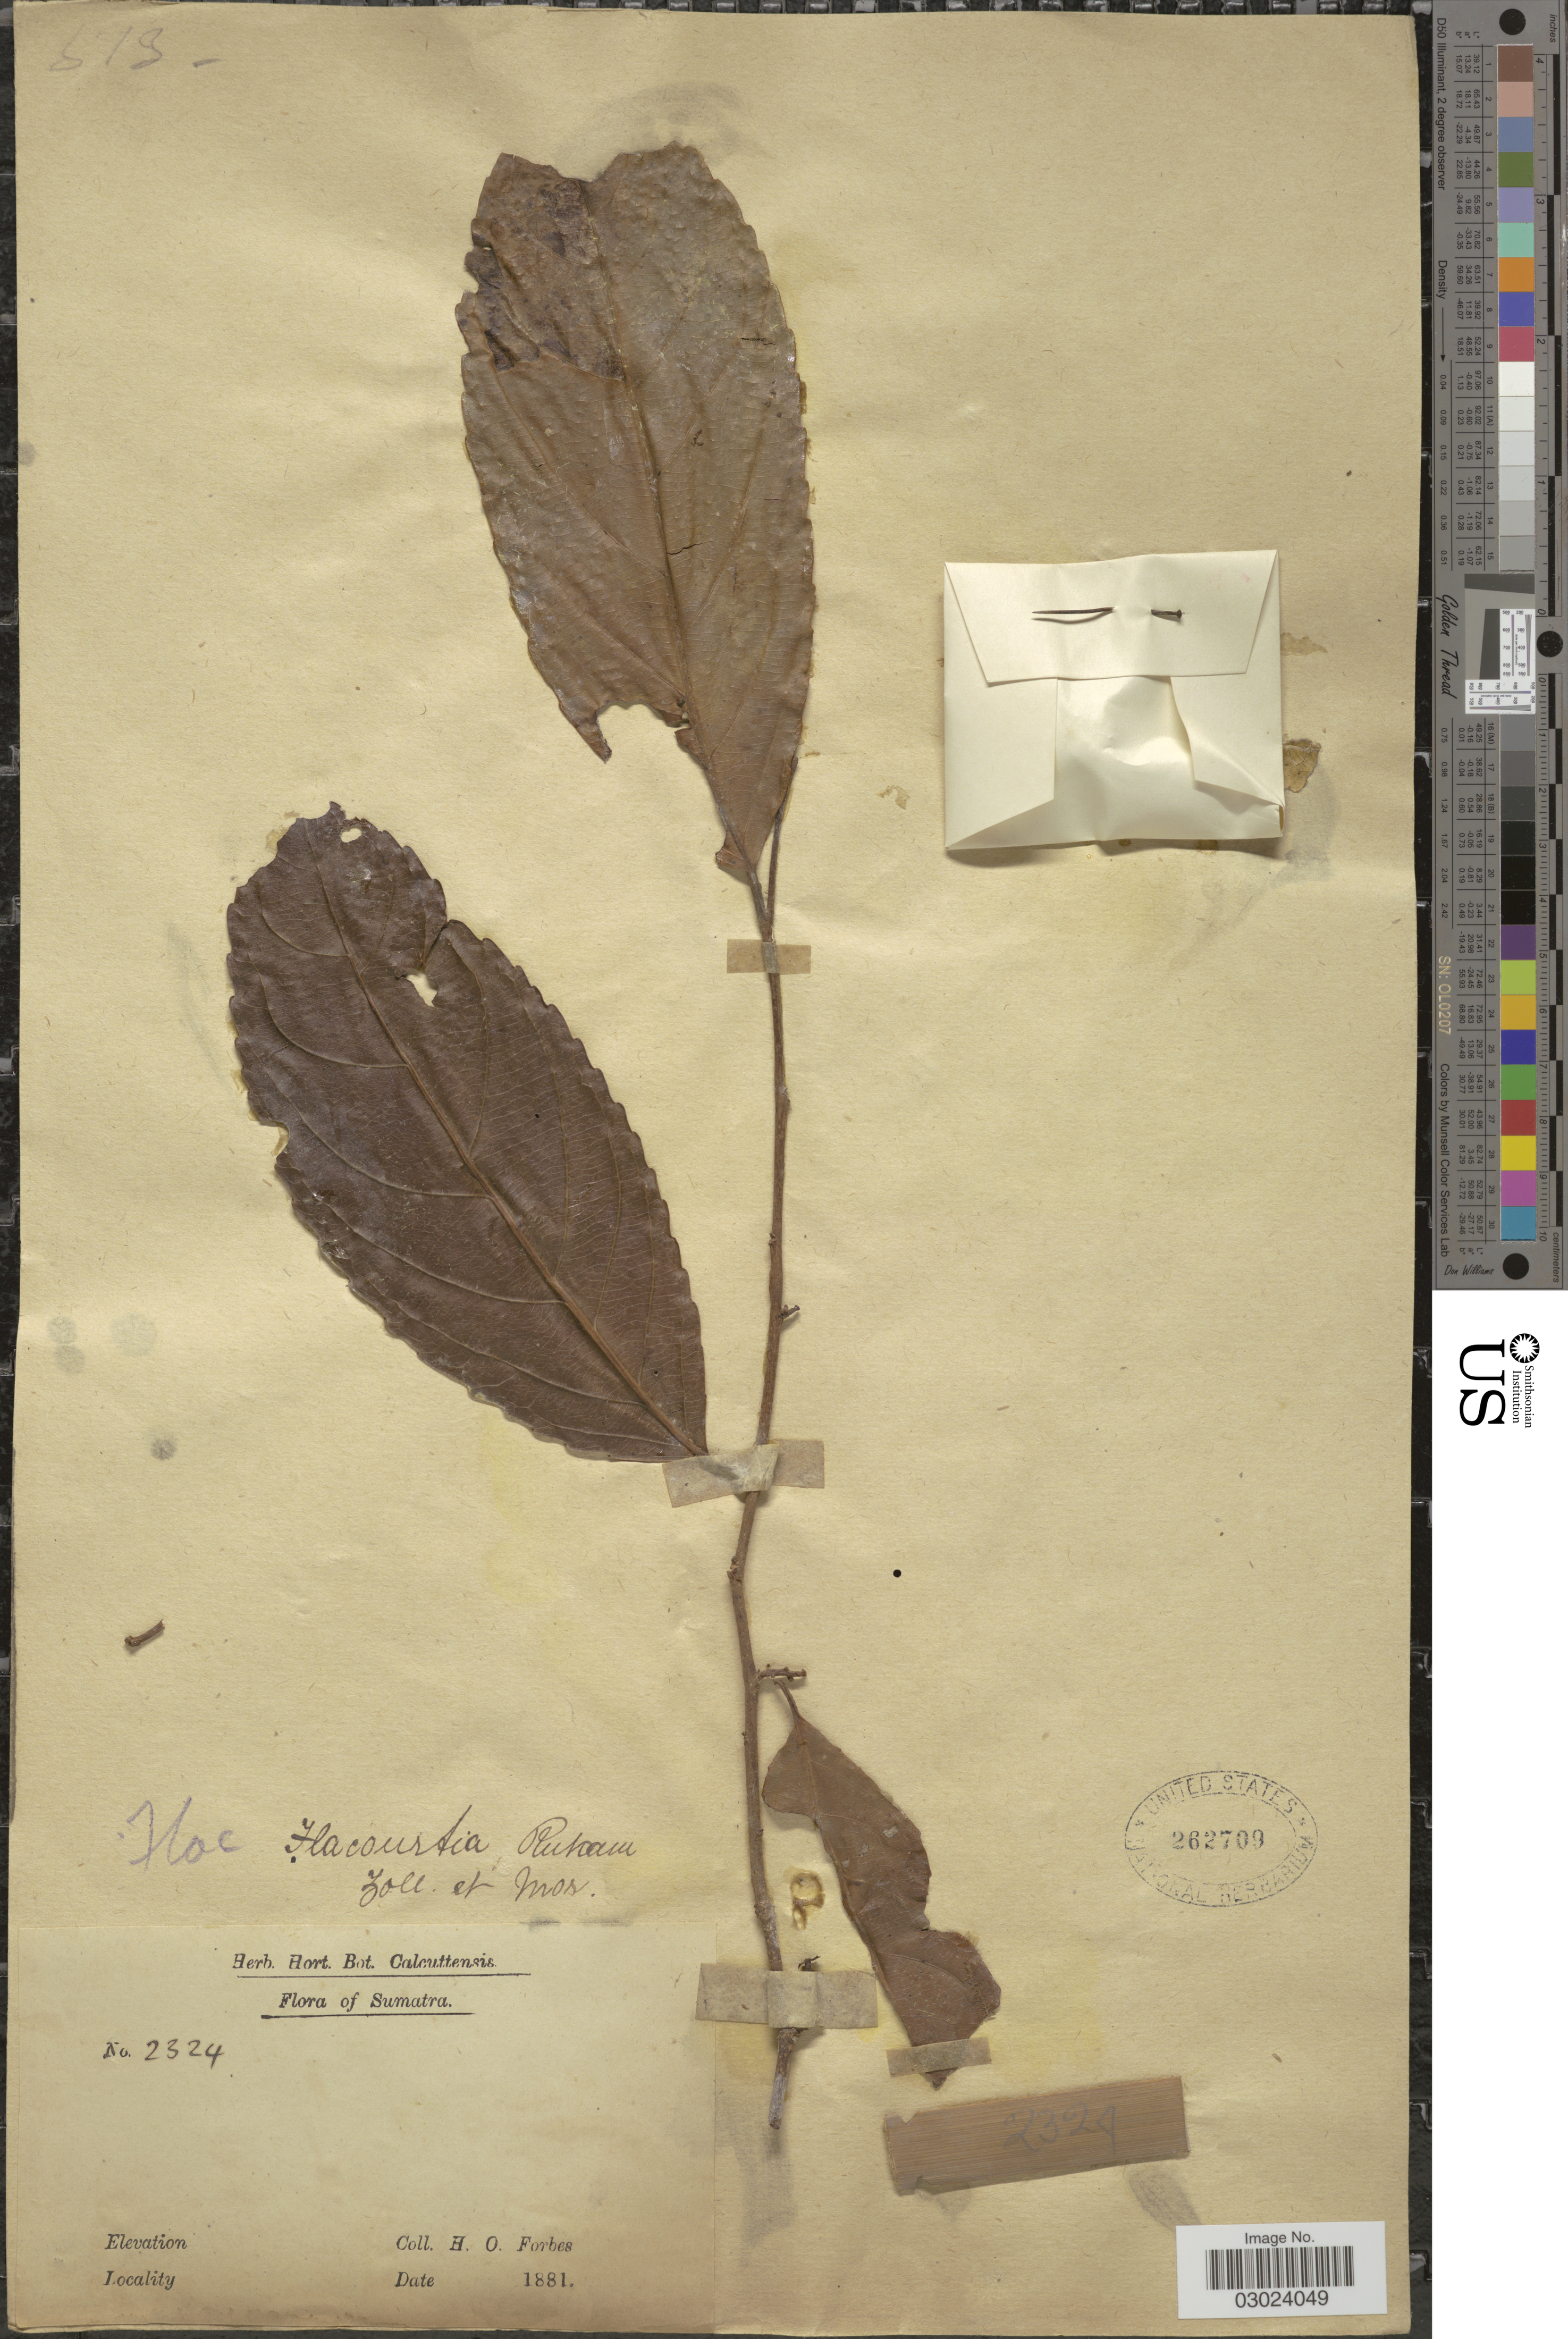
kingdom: Plantae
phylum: Tracheophyta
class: Magnoliopsida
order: Malpighiales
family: Salicaceae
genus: Flacourtia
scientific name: Flacourtia rukam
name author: Zoll. & Moritzi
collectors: H. O. Forbes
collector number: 2324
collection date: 1881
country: Indonesia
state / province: Sumatra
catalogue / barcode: US 262709